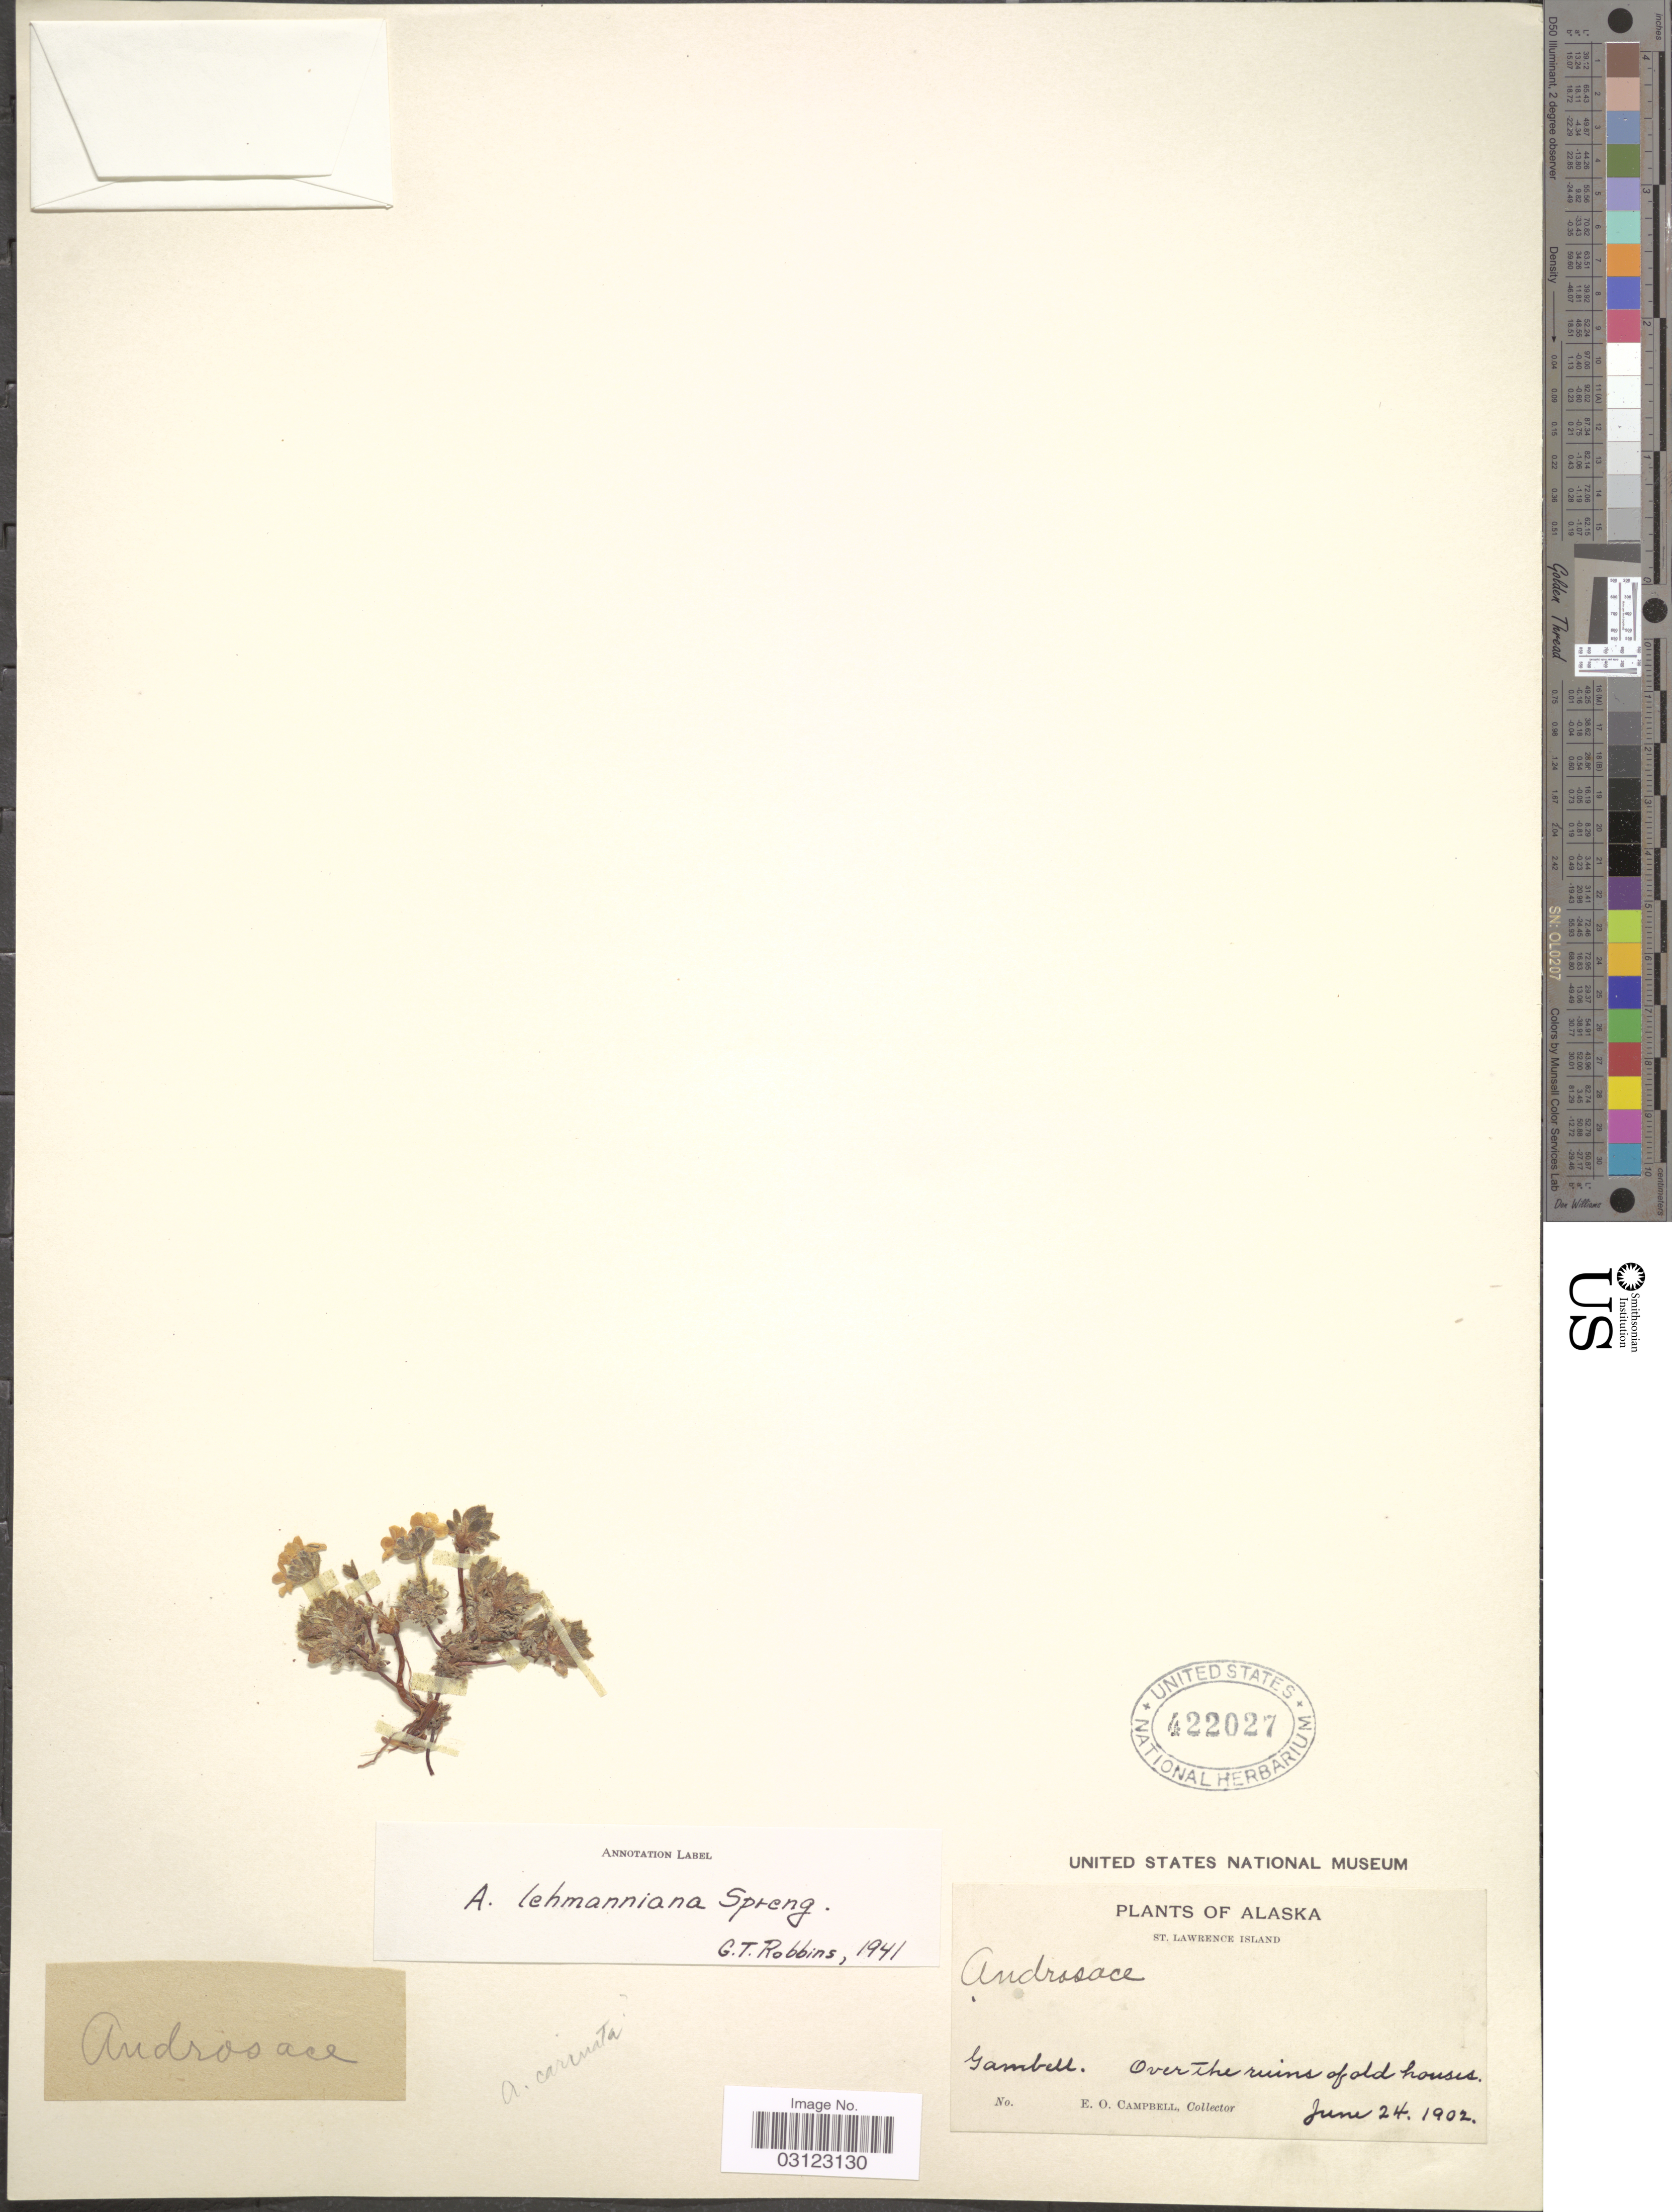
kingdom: Plantae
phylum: Tracheophyta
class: Magnoliopsida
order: Ericales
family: Primulaceae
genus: Androsace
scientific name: Androsace lehmanniana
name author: Spreng.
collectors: E. Campbell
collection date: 1902-06-24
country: United States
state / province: Alaska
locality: St. Lawrence Island. Gambell. Over the ruins of old houses.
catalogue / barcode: US 422027